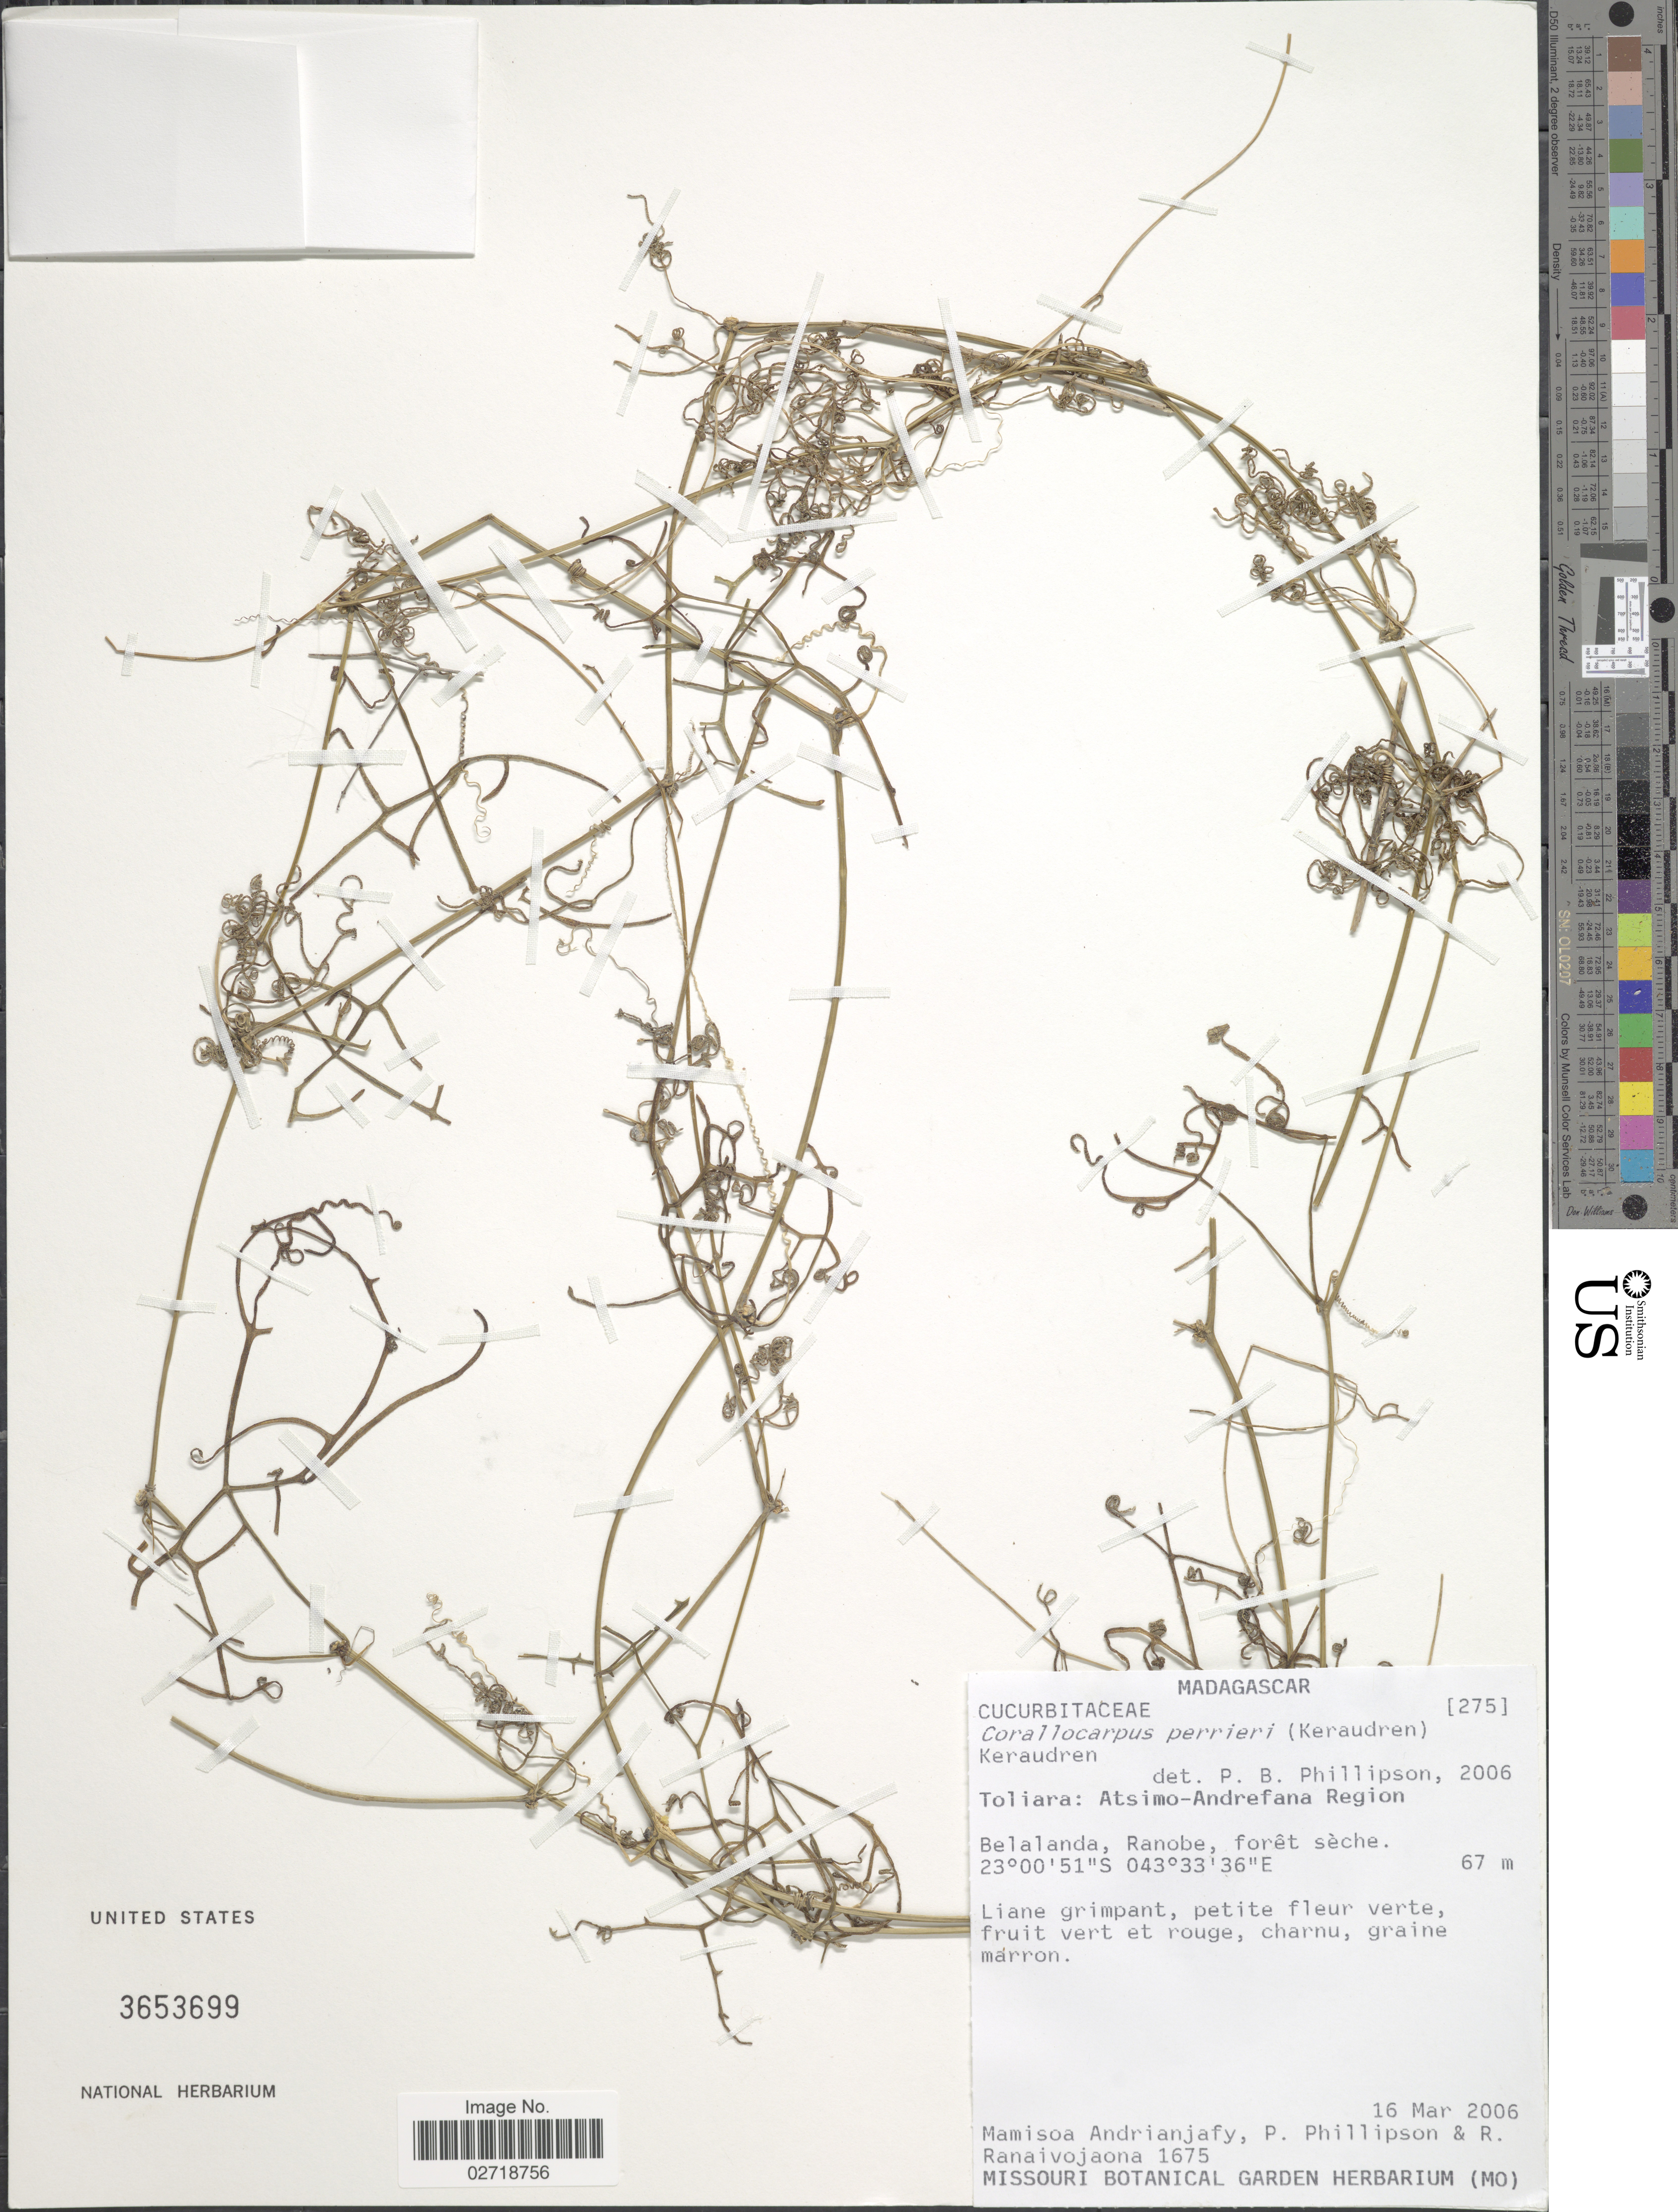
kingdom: Plantae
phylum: Tracheophyta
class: Magnoliopsida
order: Cucurbitales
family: Cucurbitaceae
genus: Corallocarpus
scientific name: Corallocarpus perrieri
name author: (Keraudren) Keraudren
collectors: M. Andrianjafy, P. B. Phillipson & R. Ranaivojaona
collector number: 1675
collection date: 2006-03-16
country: Madagascar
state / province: Atsimo-Andrefana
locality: Atsimo-Andrefana Region. Belalanda, Ranobe, foret seche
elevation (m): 67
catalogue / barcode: US 3653699